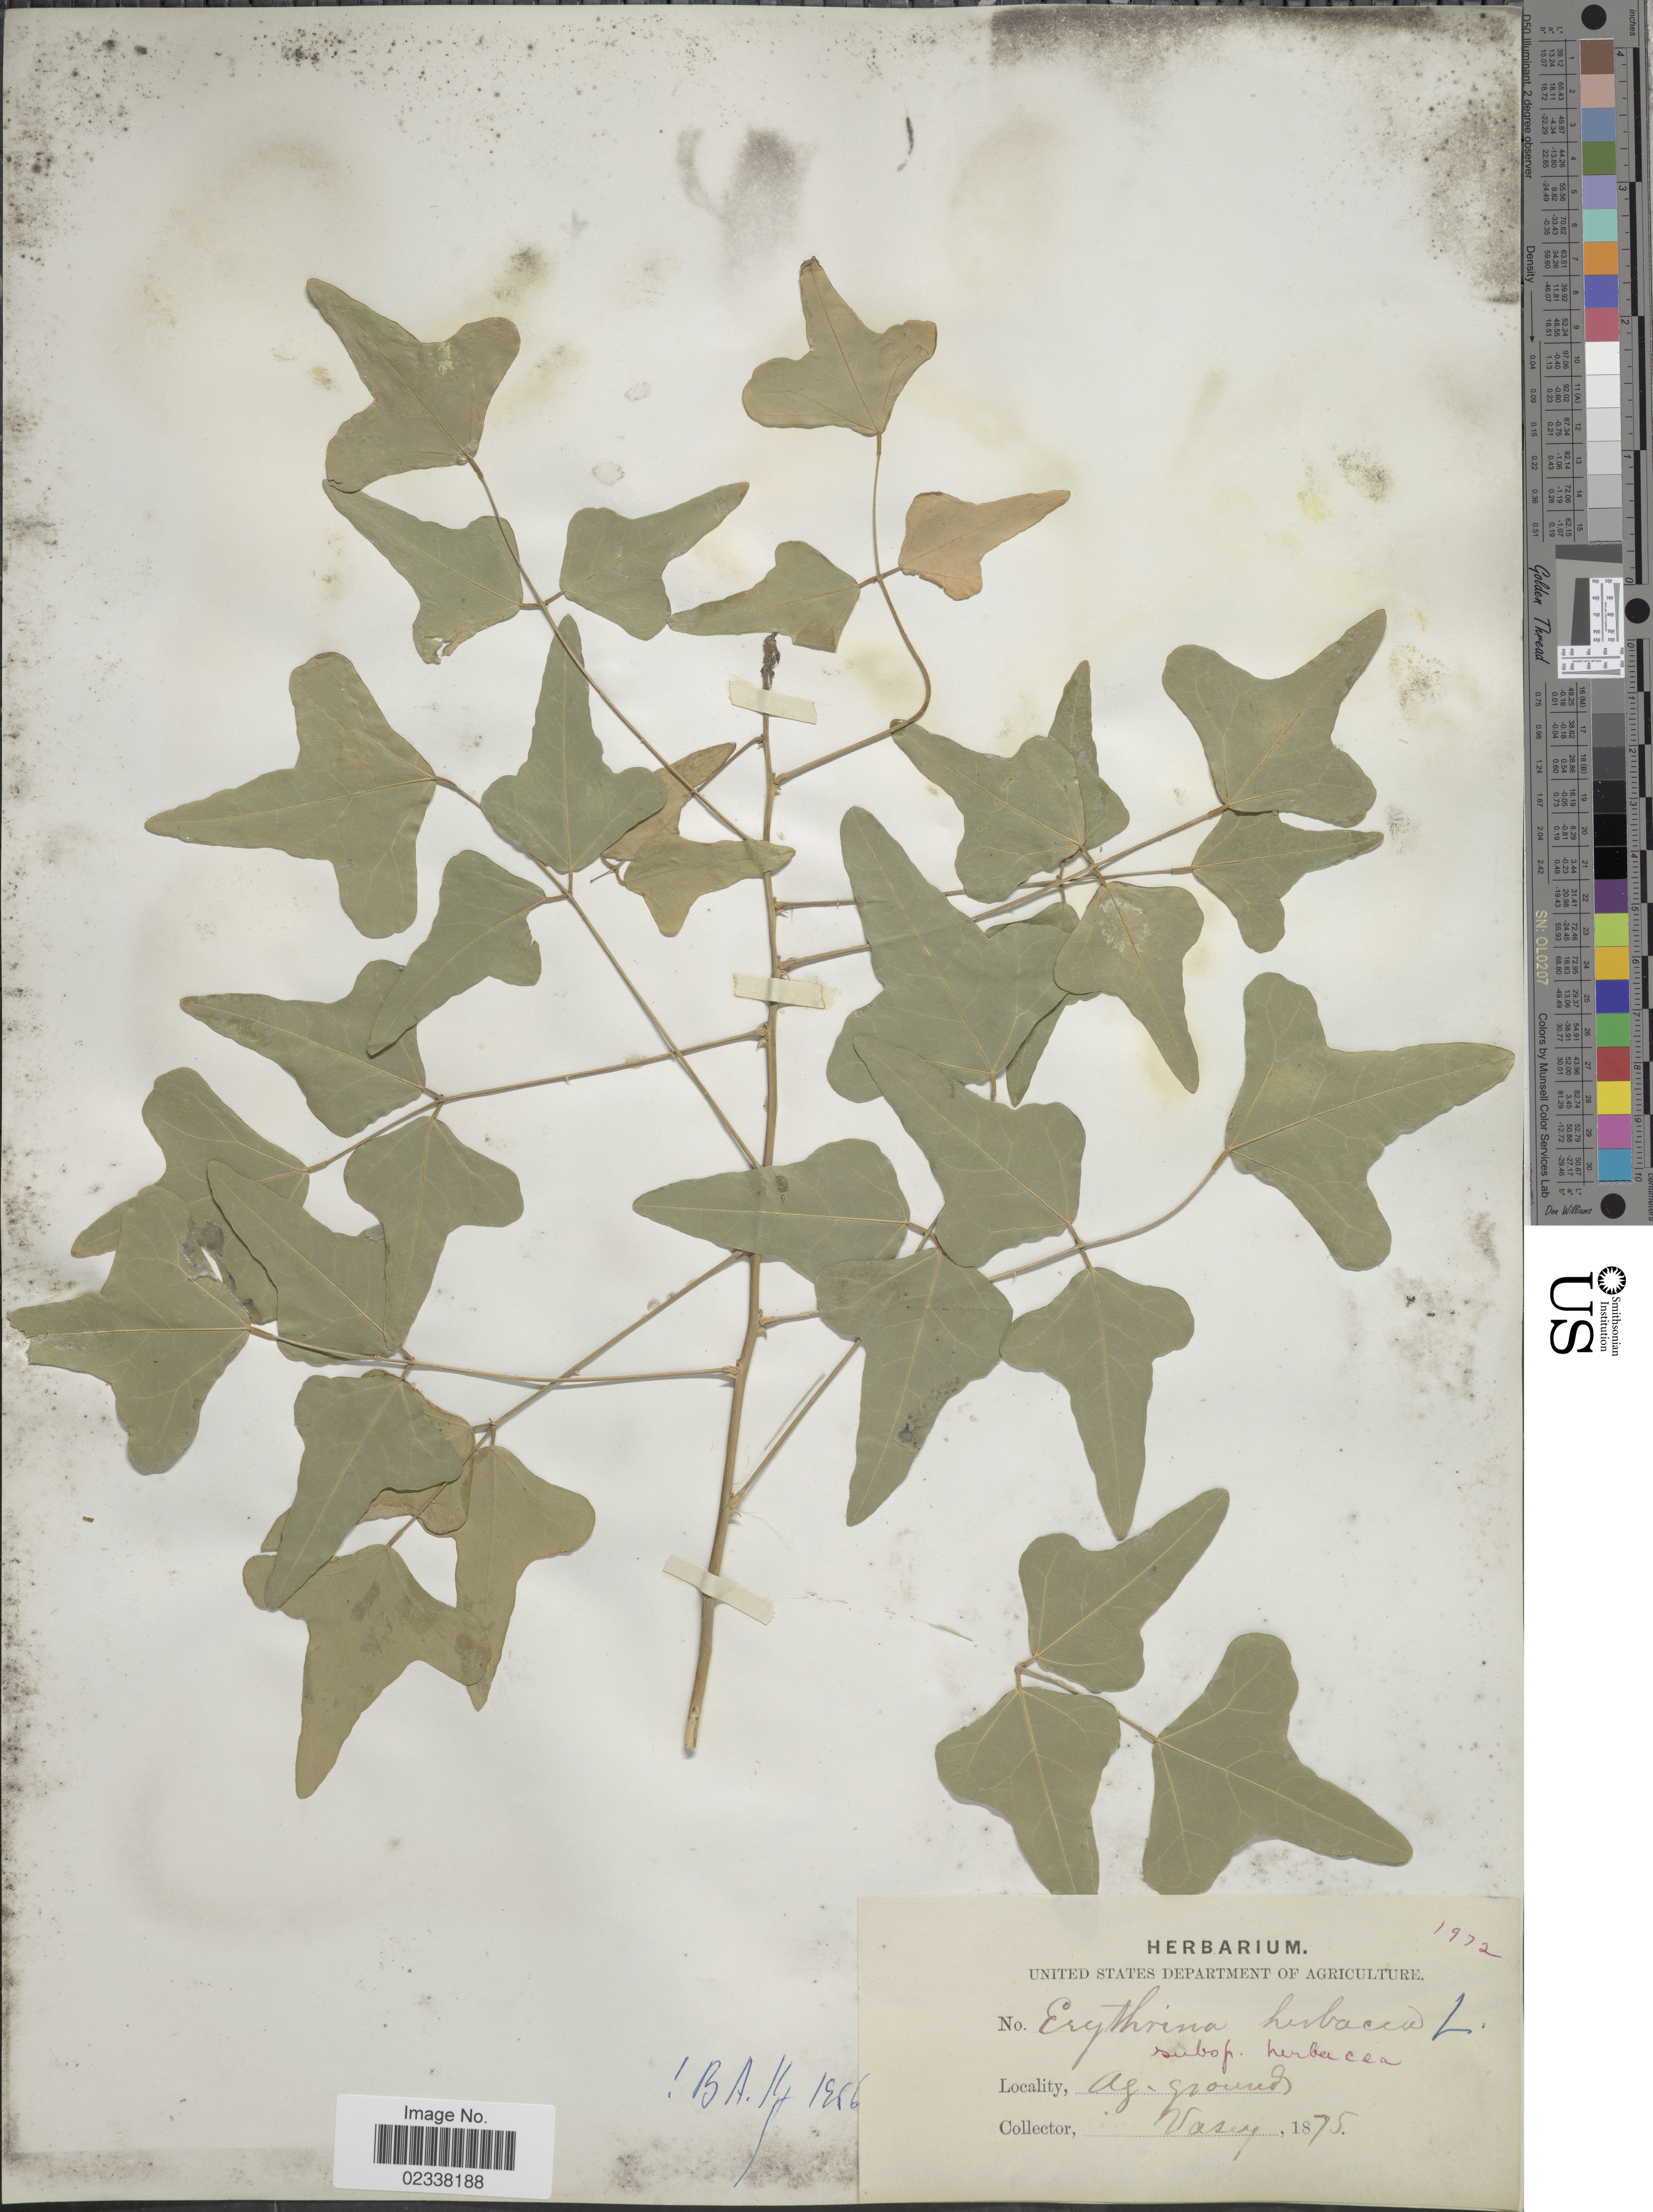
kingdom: Plantae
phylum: Tracheophyta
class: Magnoliopsida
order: Fabales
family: Fabaceae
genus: Erythrina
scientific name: Erythrina herbacea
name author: L.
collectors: Vasey, --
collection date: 1875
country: United States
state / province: District of Columbia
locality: Ag. grounds. [U.S. Department of Agriculture]